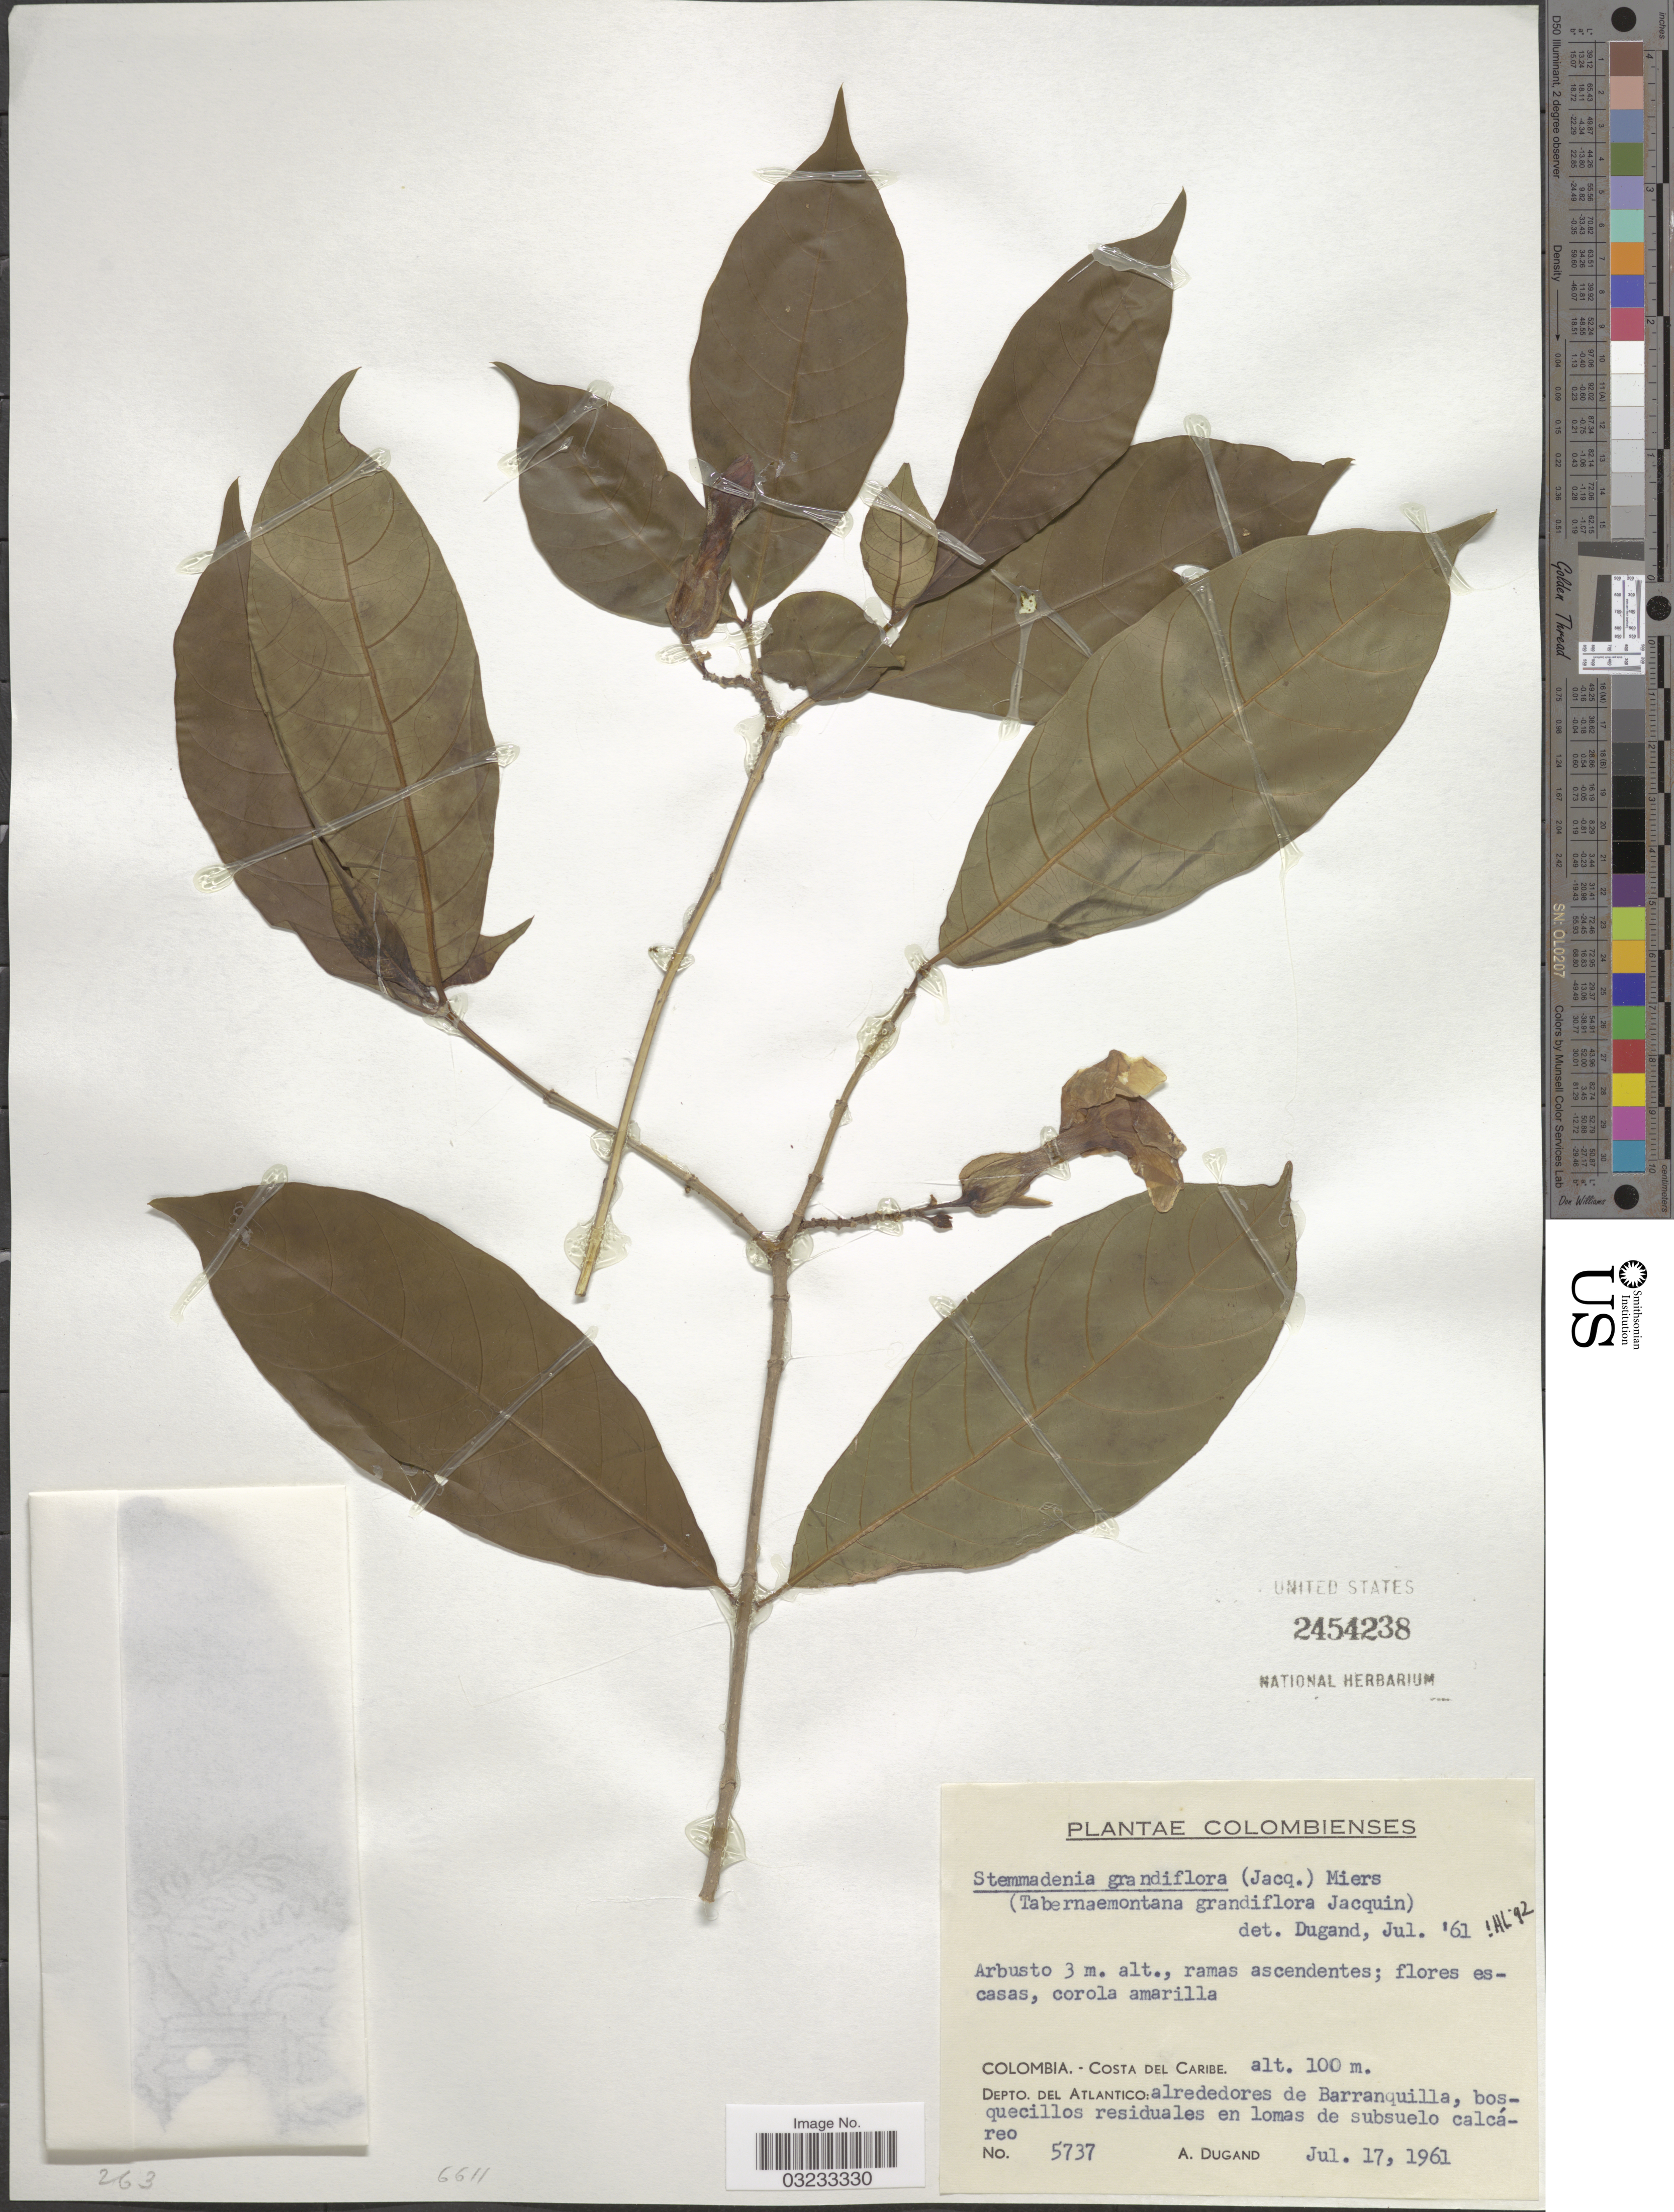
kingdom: Plantae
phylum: Tracheophyta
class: Magnoliopsida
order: Gentianales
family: Apocynaceae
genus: Stemmadenia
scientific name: Stemmadenia grandiflora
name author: (Jacq.) Miers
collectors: A. Dugand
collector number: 5737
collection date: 1961-07-17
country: Colombia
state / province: Atlántico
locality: Costa del Caribe, Depto. del Atlantico: alrededores de Barranquilla.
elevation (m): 100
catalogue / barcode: US 2454238